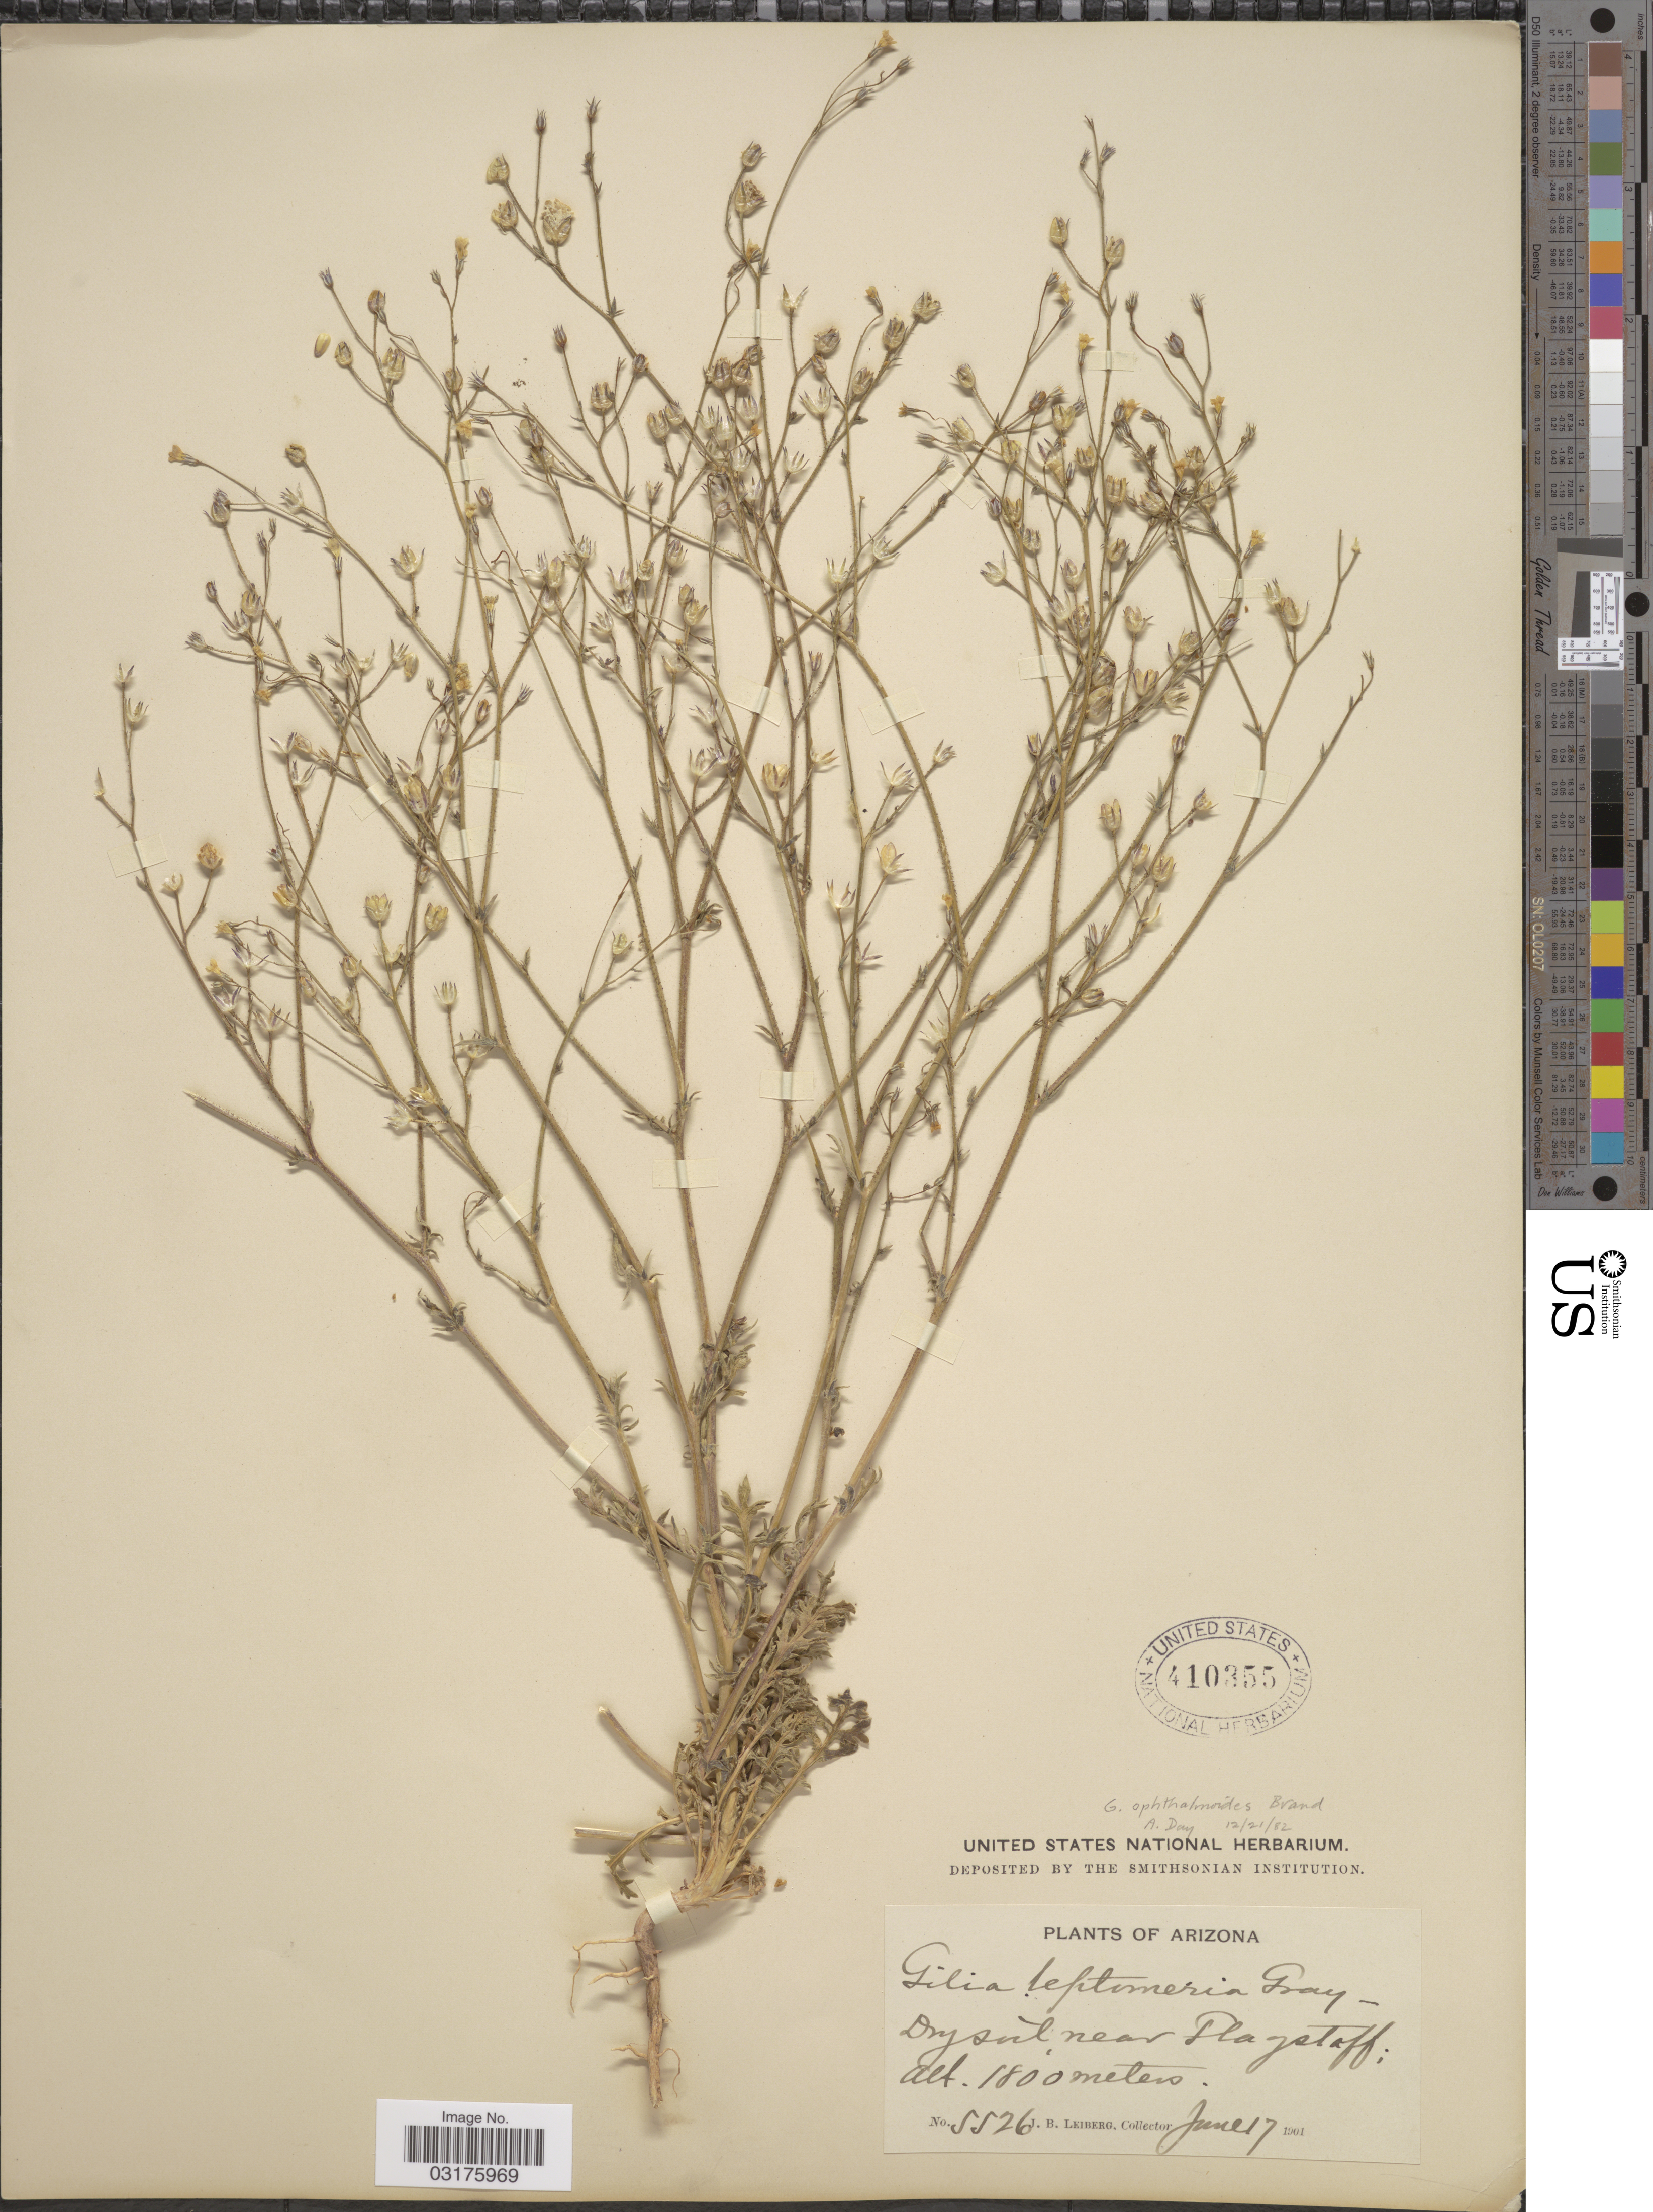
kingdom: Plantae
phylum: Tracheophyta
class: Magnoliopsida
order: Ericales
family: Polemoniaceae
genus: Gilia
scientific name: Gilia ophthalmoides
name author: Brand in Engl.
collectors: J. B. Leiberg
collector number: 5526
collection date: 1901-06-17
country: United States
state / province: Arizona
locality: Dry soil near Flagstaff.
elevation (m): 1800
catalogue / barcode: US 410355